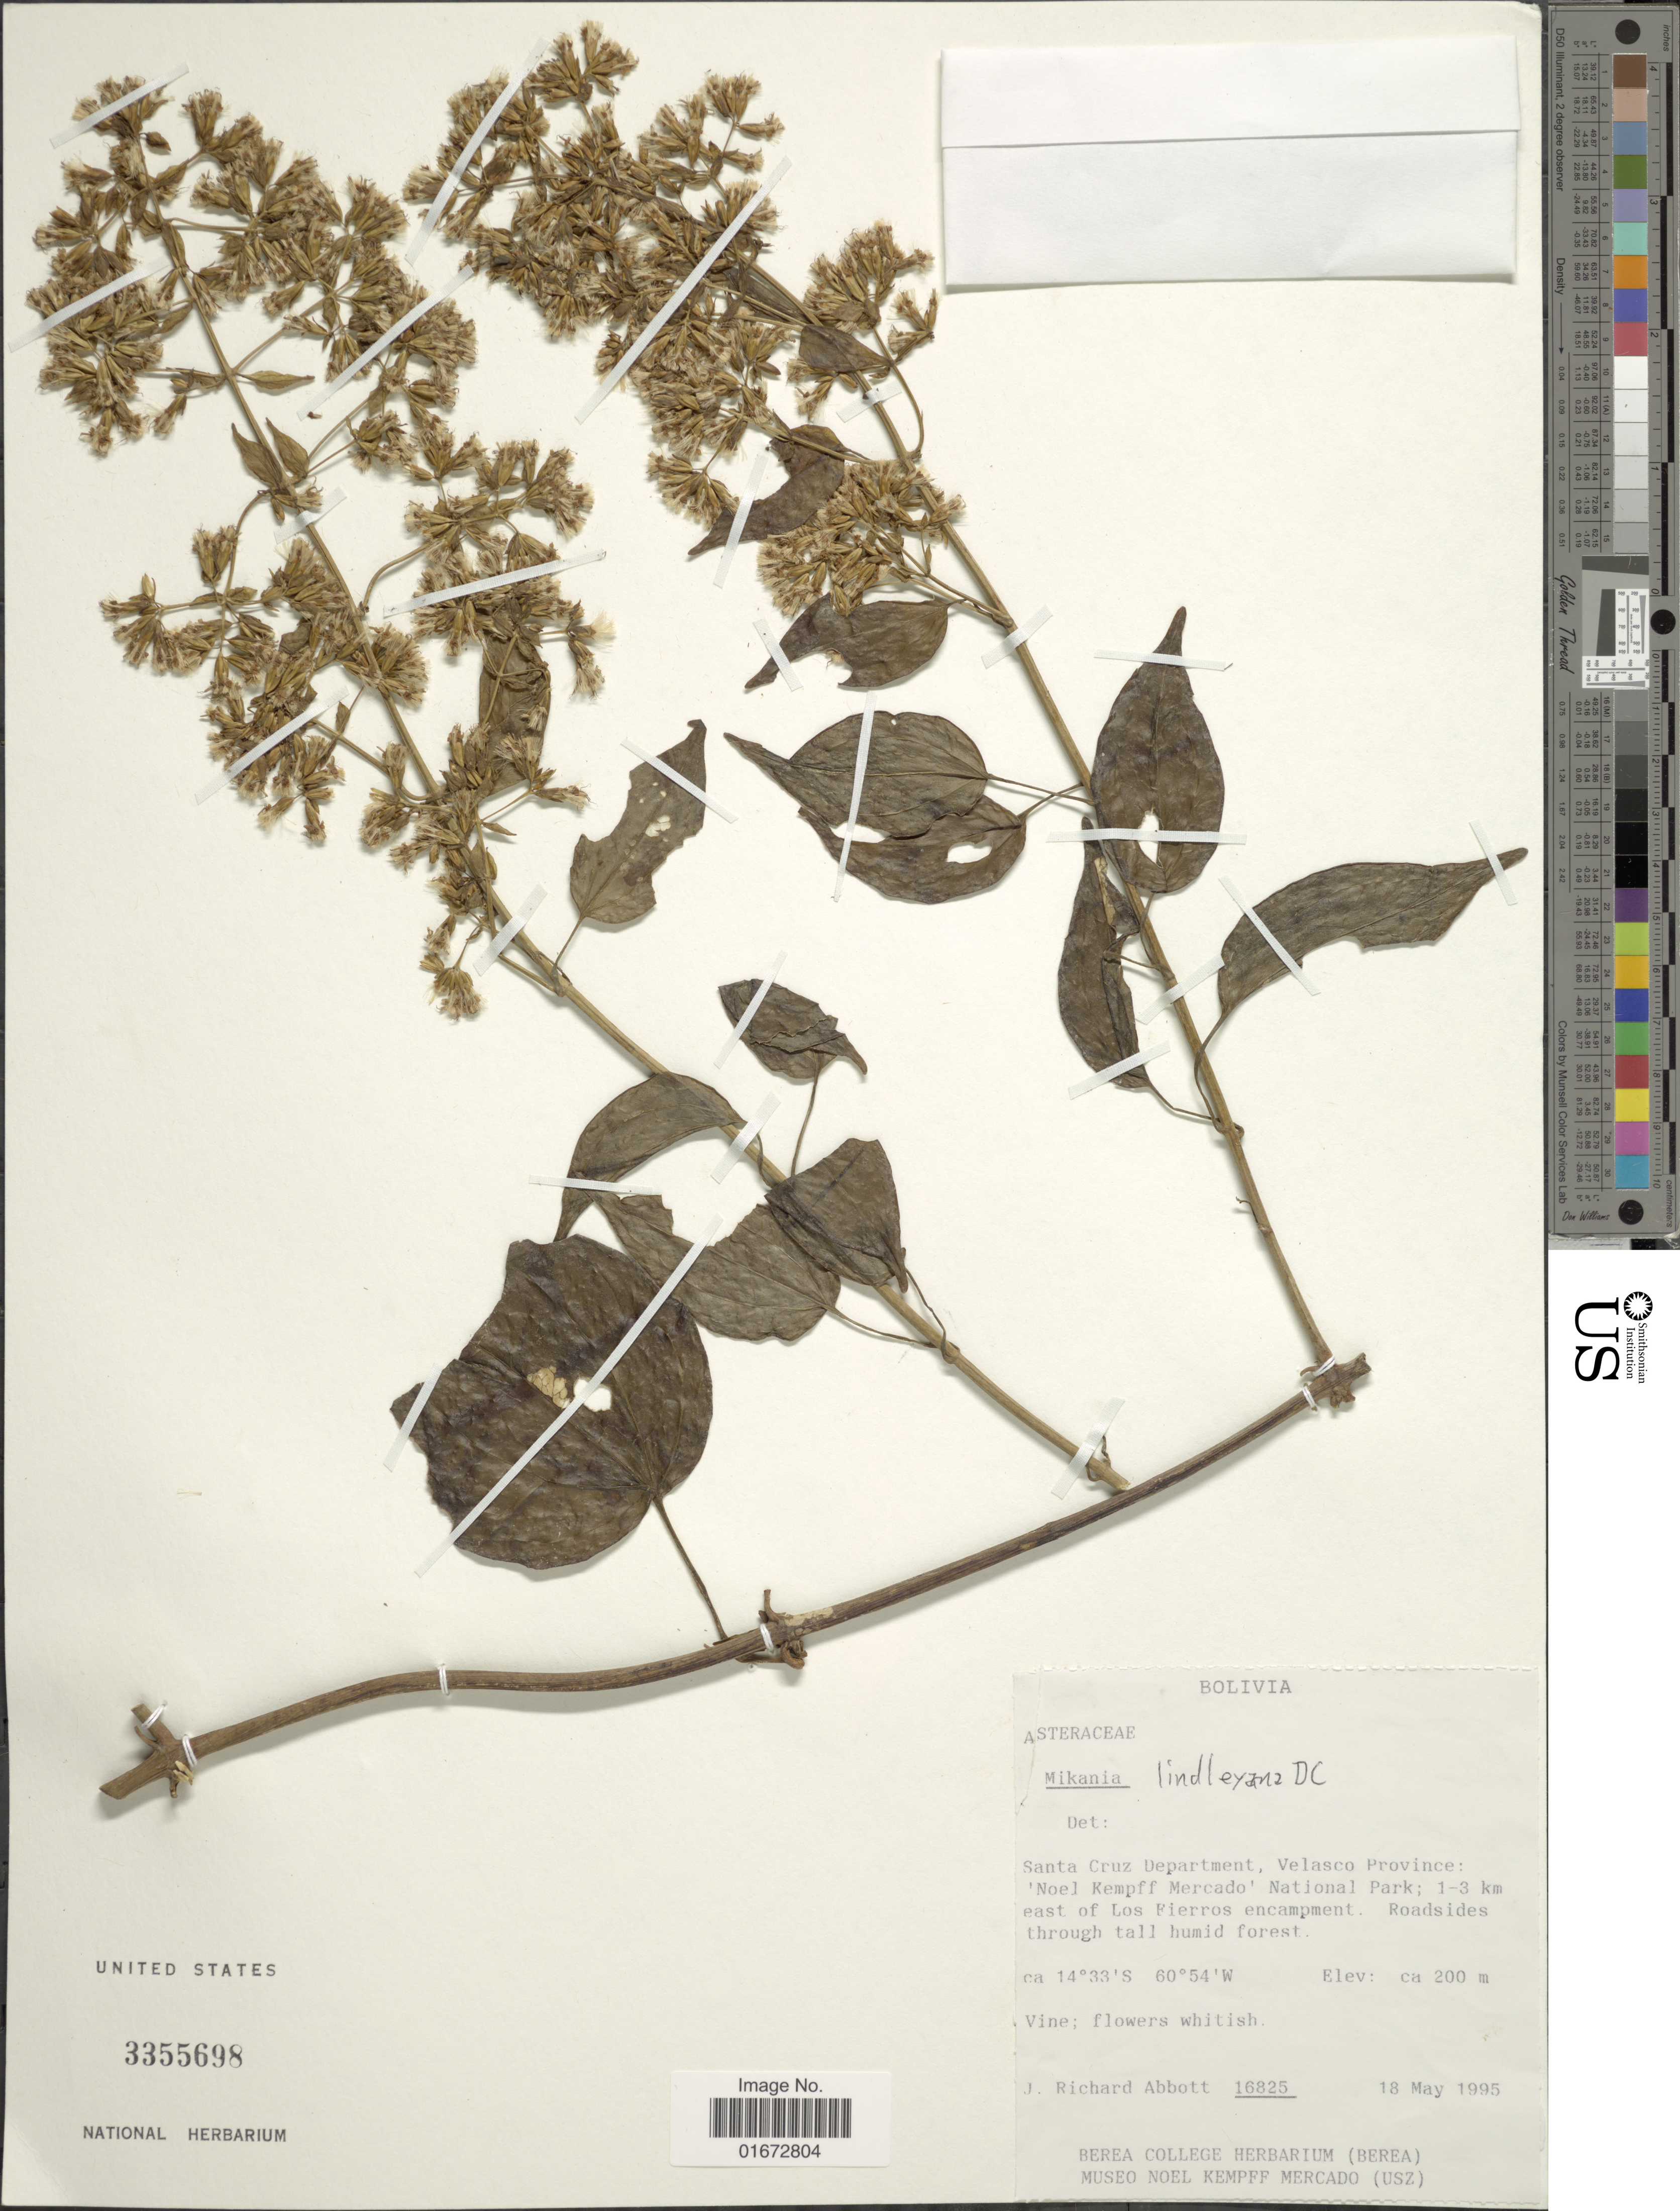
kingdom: Plantae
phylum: Tracheophyta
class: Magnoliopsida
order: Asterales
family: Asteraceae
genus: Mikania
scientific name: Mikania lindleyana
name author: DC.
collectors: J. R. Abbott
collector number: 16825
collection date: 1995-05-18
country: Bolivia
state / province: Santa Cruz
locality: Santa Cruz Department, Velasco Province: 'Noel Kempff Mercado' National Park; 1-3 km east of Los Fierros encampment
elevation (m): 200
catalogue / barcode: US 3355698